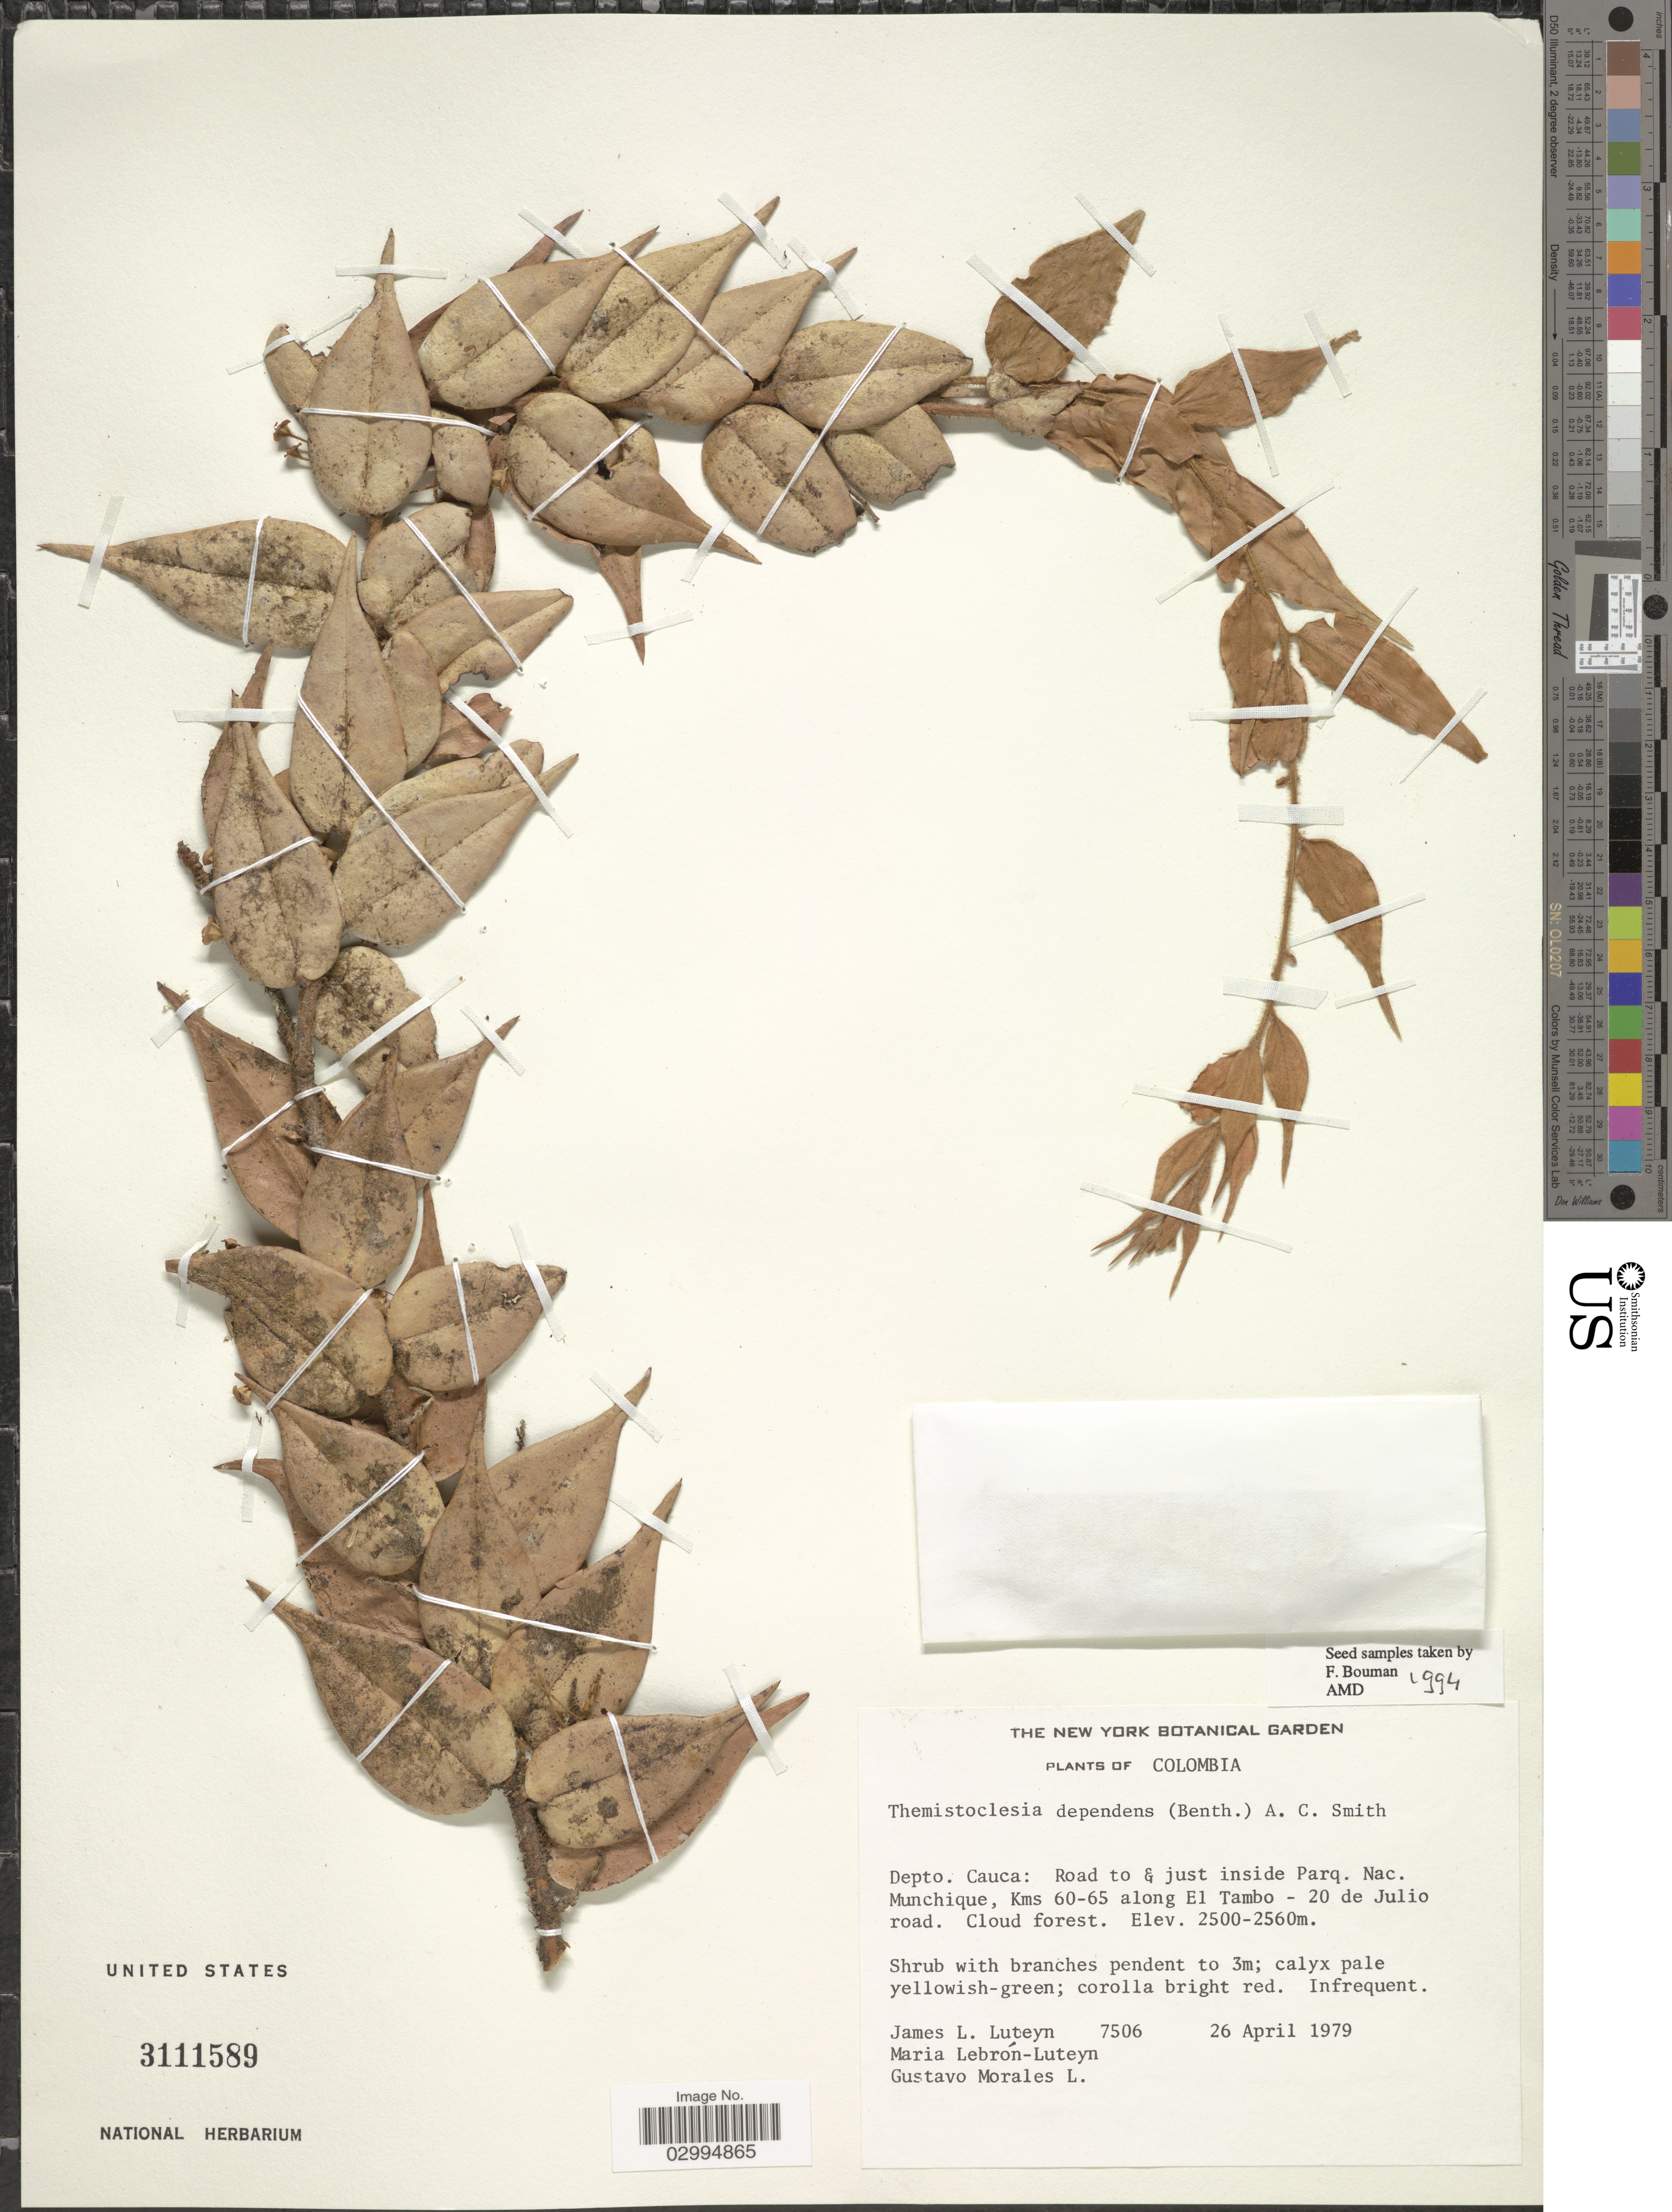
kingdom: Plantae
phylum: Tracheophyta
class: Magnoliopsida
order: Ericales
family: Ericaceae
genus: Themistoclesia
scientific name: Themistoclesia dependens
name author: (Benth.) A.C. Sm.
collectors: J. Luteyn, M. L. Lebrón-Luteyn & G. Morales L.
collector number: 7506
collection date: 1979-04-29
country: Colombia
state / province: Cauca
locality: Depto. Cauca: Road to & just inside Parq. Nac. Munchique, Kms 60-65 along El Tambo - 20 de Julio road.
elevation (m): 2500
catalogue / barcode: US 3111589